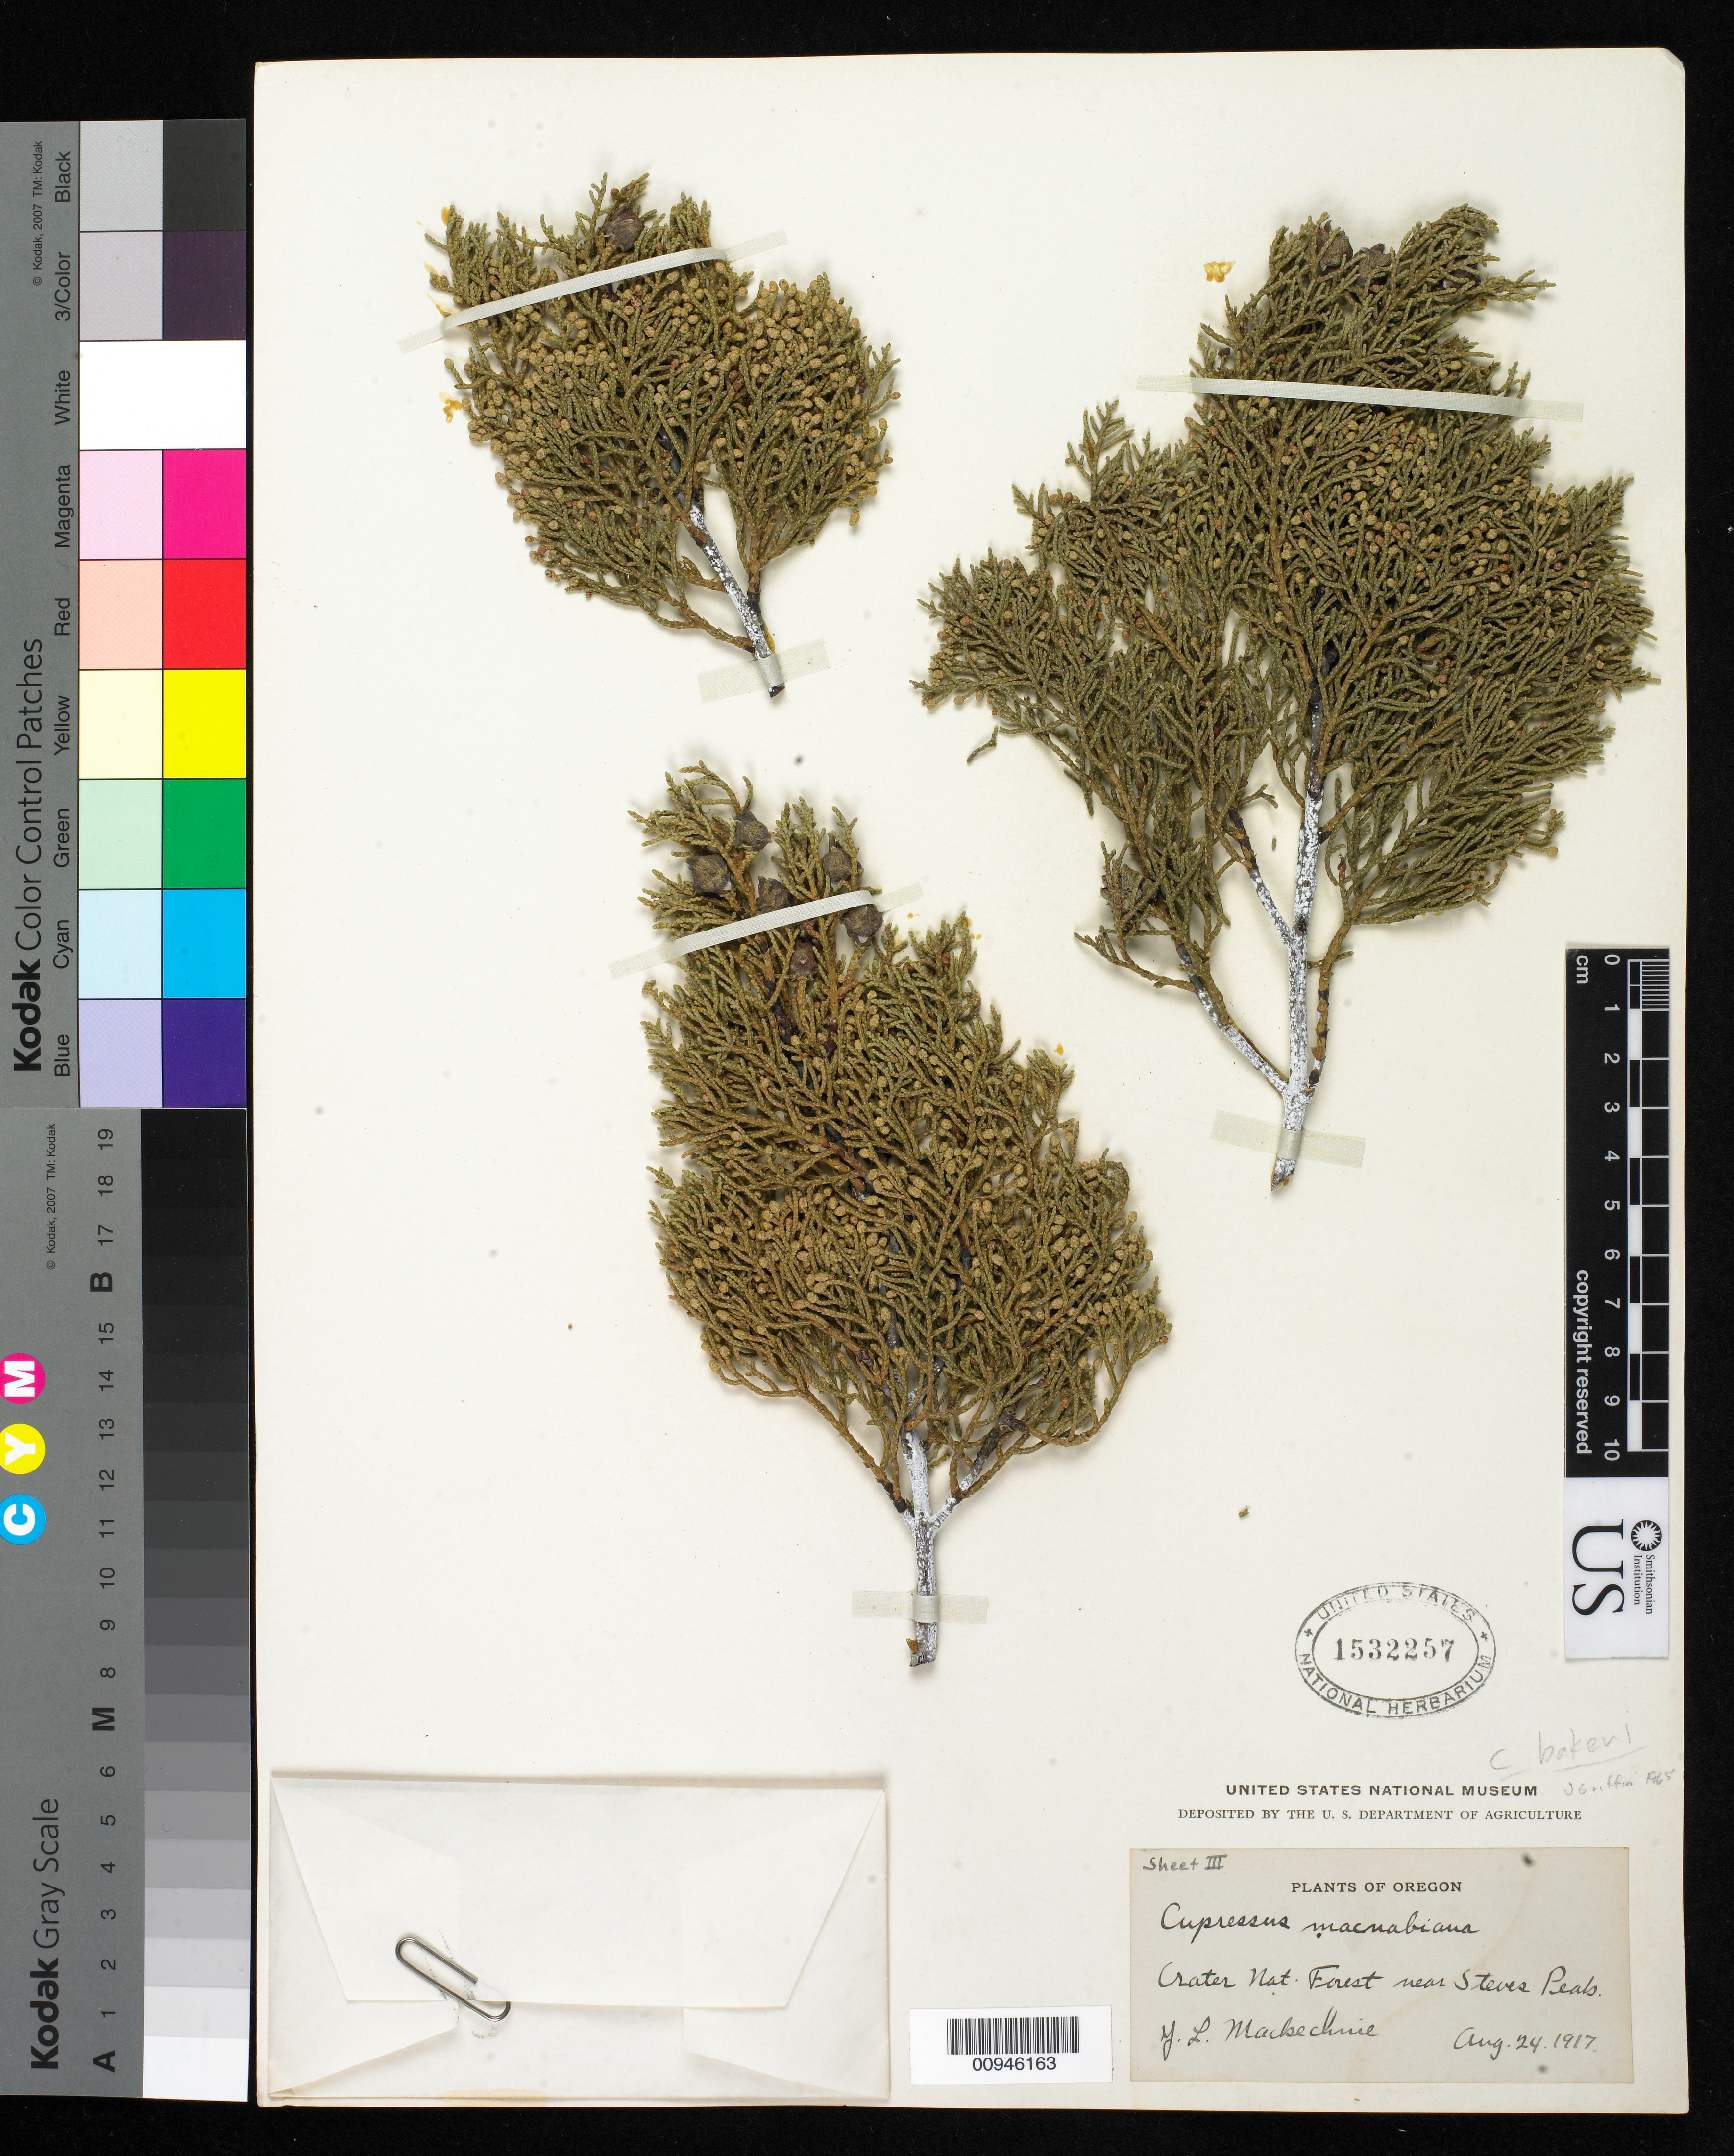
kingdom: Plantae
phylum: Tracheophyta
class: Pinopsida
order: Pinales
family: Cupressaceae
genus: Hesperocyparis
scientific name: Hesperocyparis bakeri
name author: (Jeps.) Bartel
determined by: (US) Smithsonian Institution - National Museum of Natural History - Department of Botany (UNITED STATES)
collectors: J. Mackechnie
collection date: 1917-08-24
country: United States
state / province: Oregon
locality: SE4SE4 Section 22, T. 40 S., R. 5 W., W.M., (unsurveyed), 1/2 mi W of Steves Peak and 4.5 mi N of Oregon-California line, Crater National Forest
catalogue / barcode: US 1532257